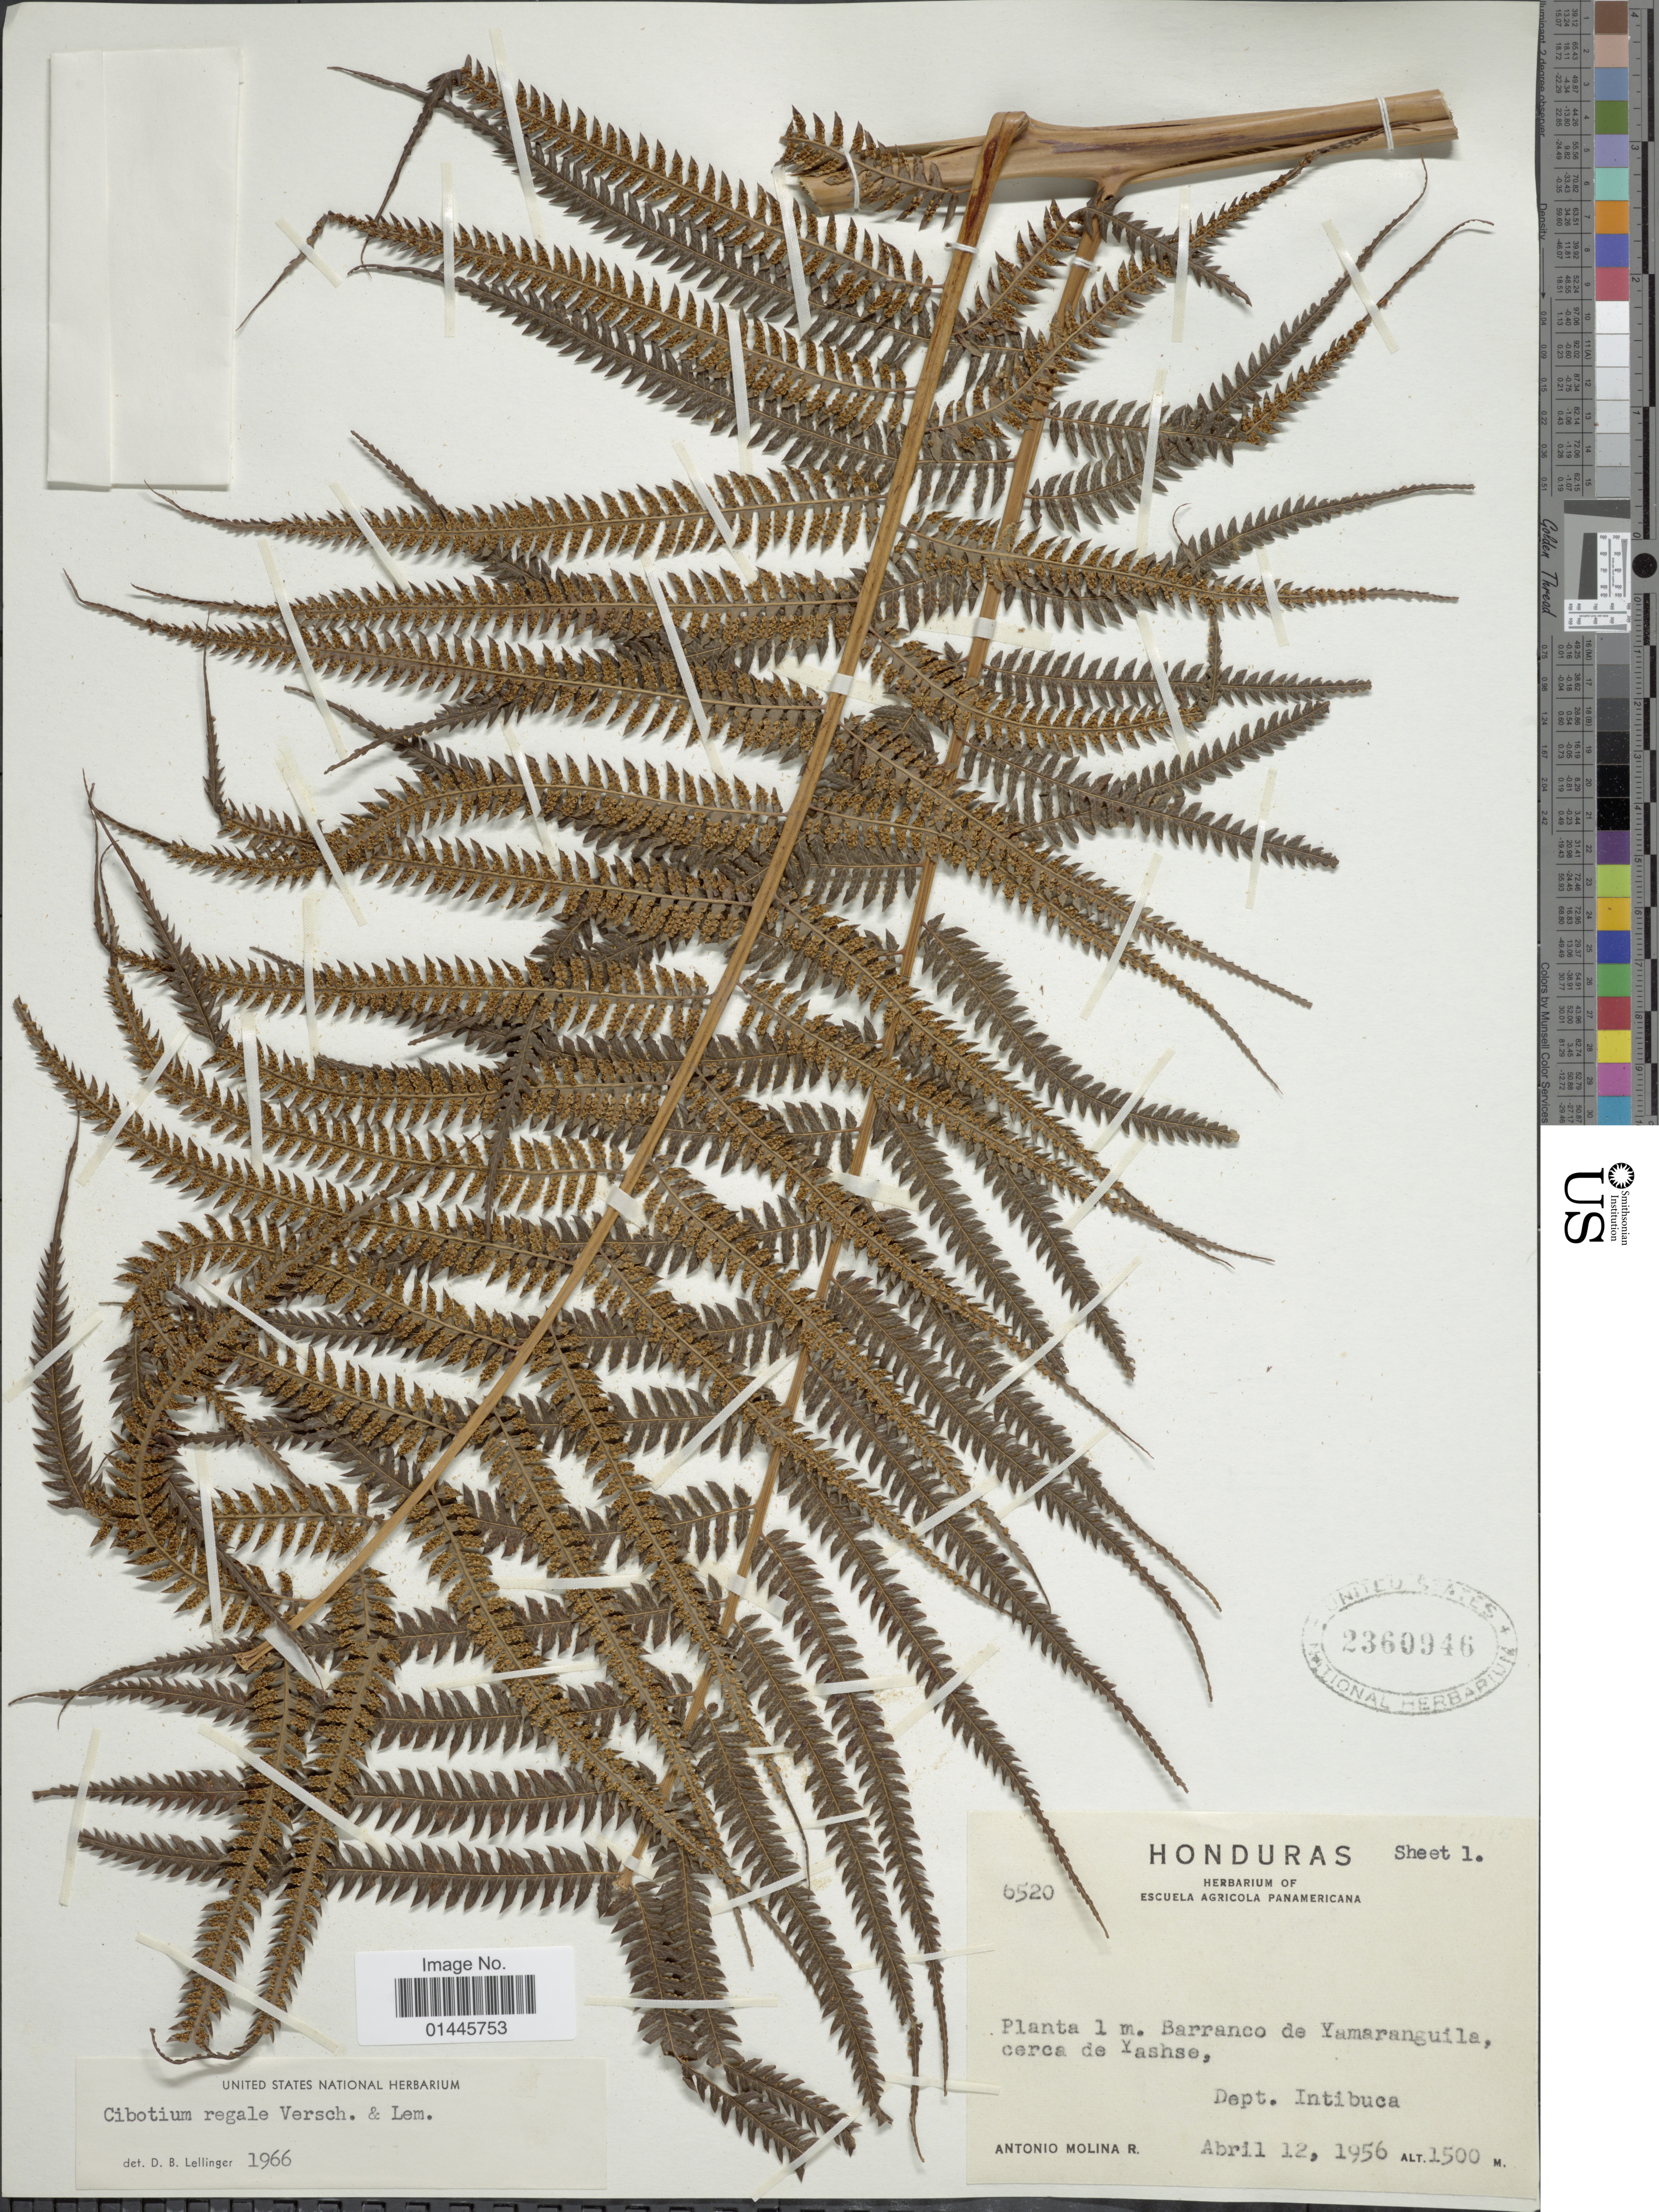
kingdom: Plantae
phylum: Tracheophyta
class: Polypodiopsida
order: Cyatheales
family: Cibotiaceae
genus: Cibotium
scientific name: Cibotium regale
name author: Verschaff. & Lem.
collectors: A. Molina R.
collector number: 6520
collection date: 1956-04-12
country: Honduras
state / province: Intibuca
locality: Barranco de Yamaranguila, cerca de Yashse.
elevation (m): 1500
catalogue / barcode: US 2360946